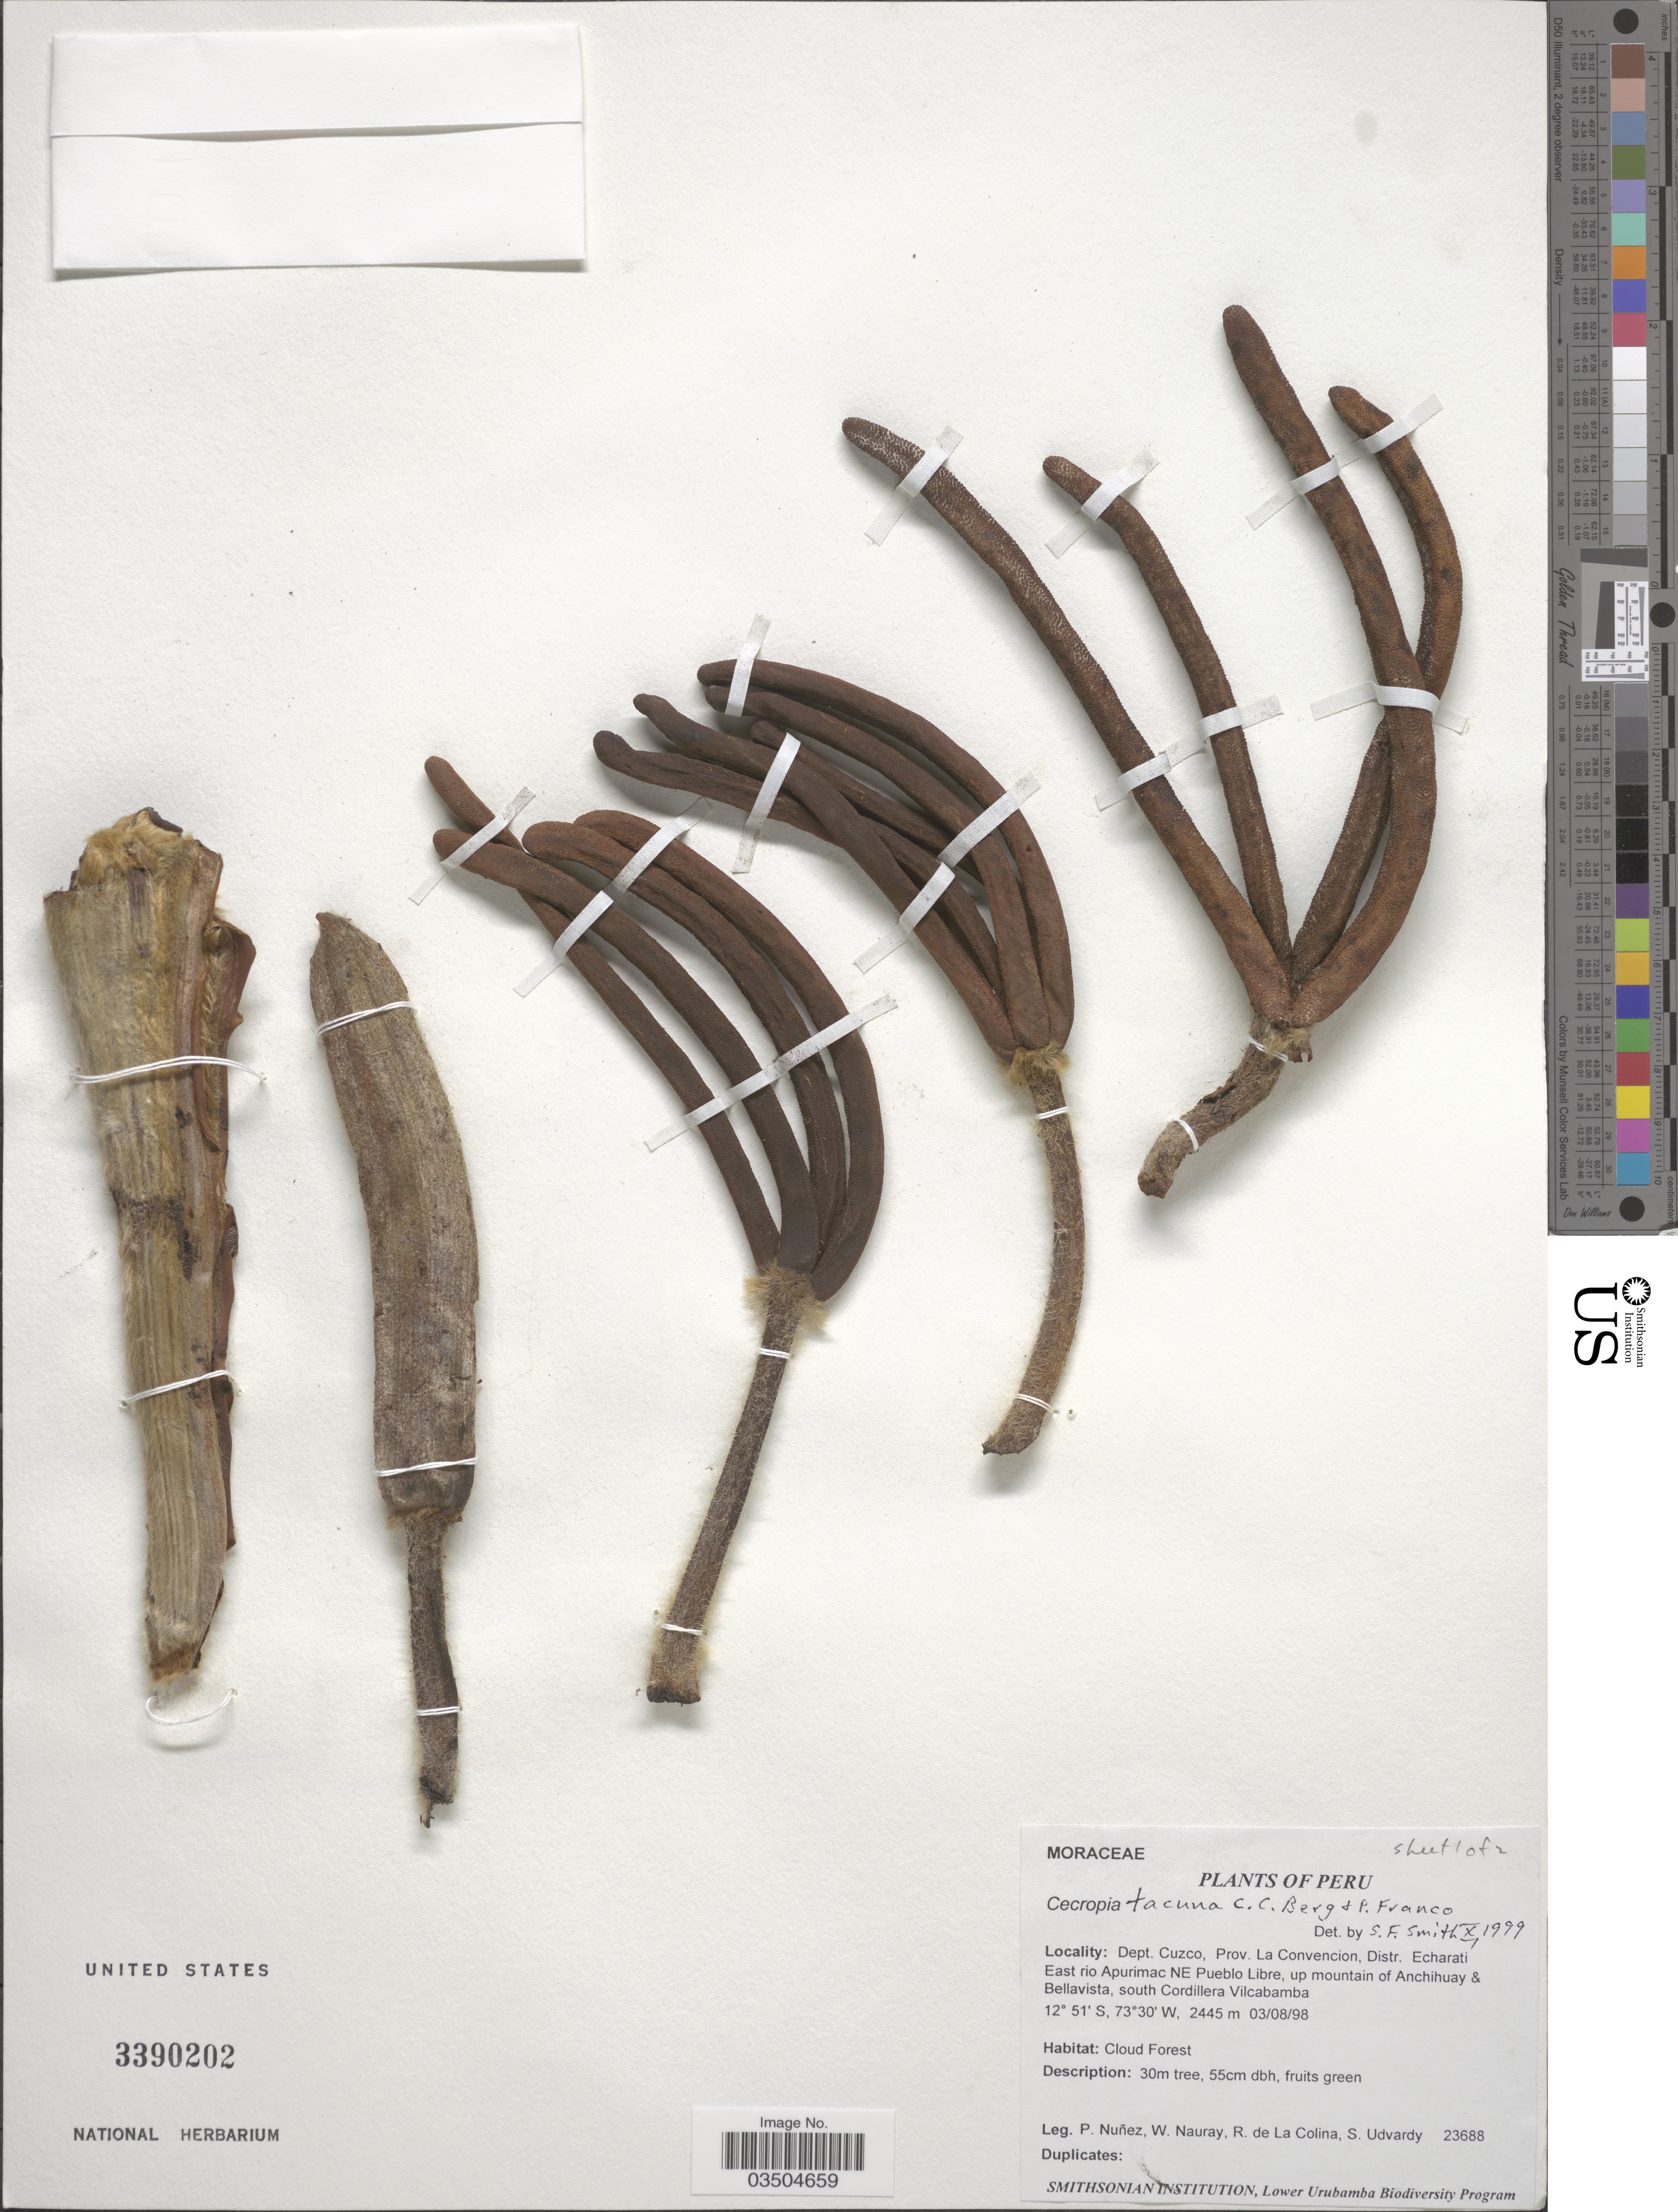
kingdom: Plantae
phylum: Tracheophyta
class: Magnoliopsida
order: Rosales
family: Urticaceae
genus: Cecropia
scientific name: Cecropia tacuna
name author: C.C. Berg & P. Franco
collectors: P. Nuñez V., W. Nauray, R. de La Colina & S. Udvardy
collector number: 23688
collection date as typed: Transcribed d/m/y: 3/8/98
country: Peru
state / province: Cusco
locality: Dept. Cuzco, Prov. La Convencion, Distr. Echarati. East rio Apurimac NE Pueblo Libre, up mountain of Anchihuay & Bellavista, south Cordillera Vilcabamba.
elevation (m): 2445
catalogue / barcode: US 3390202